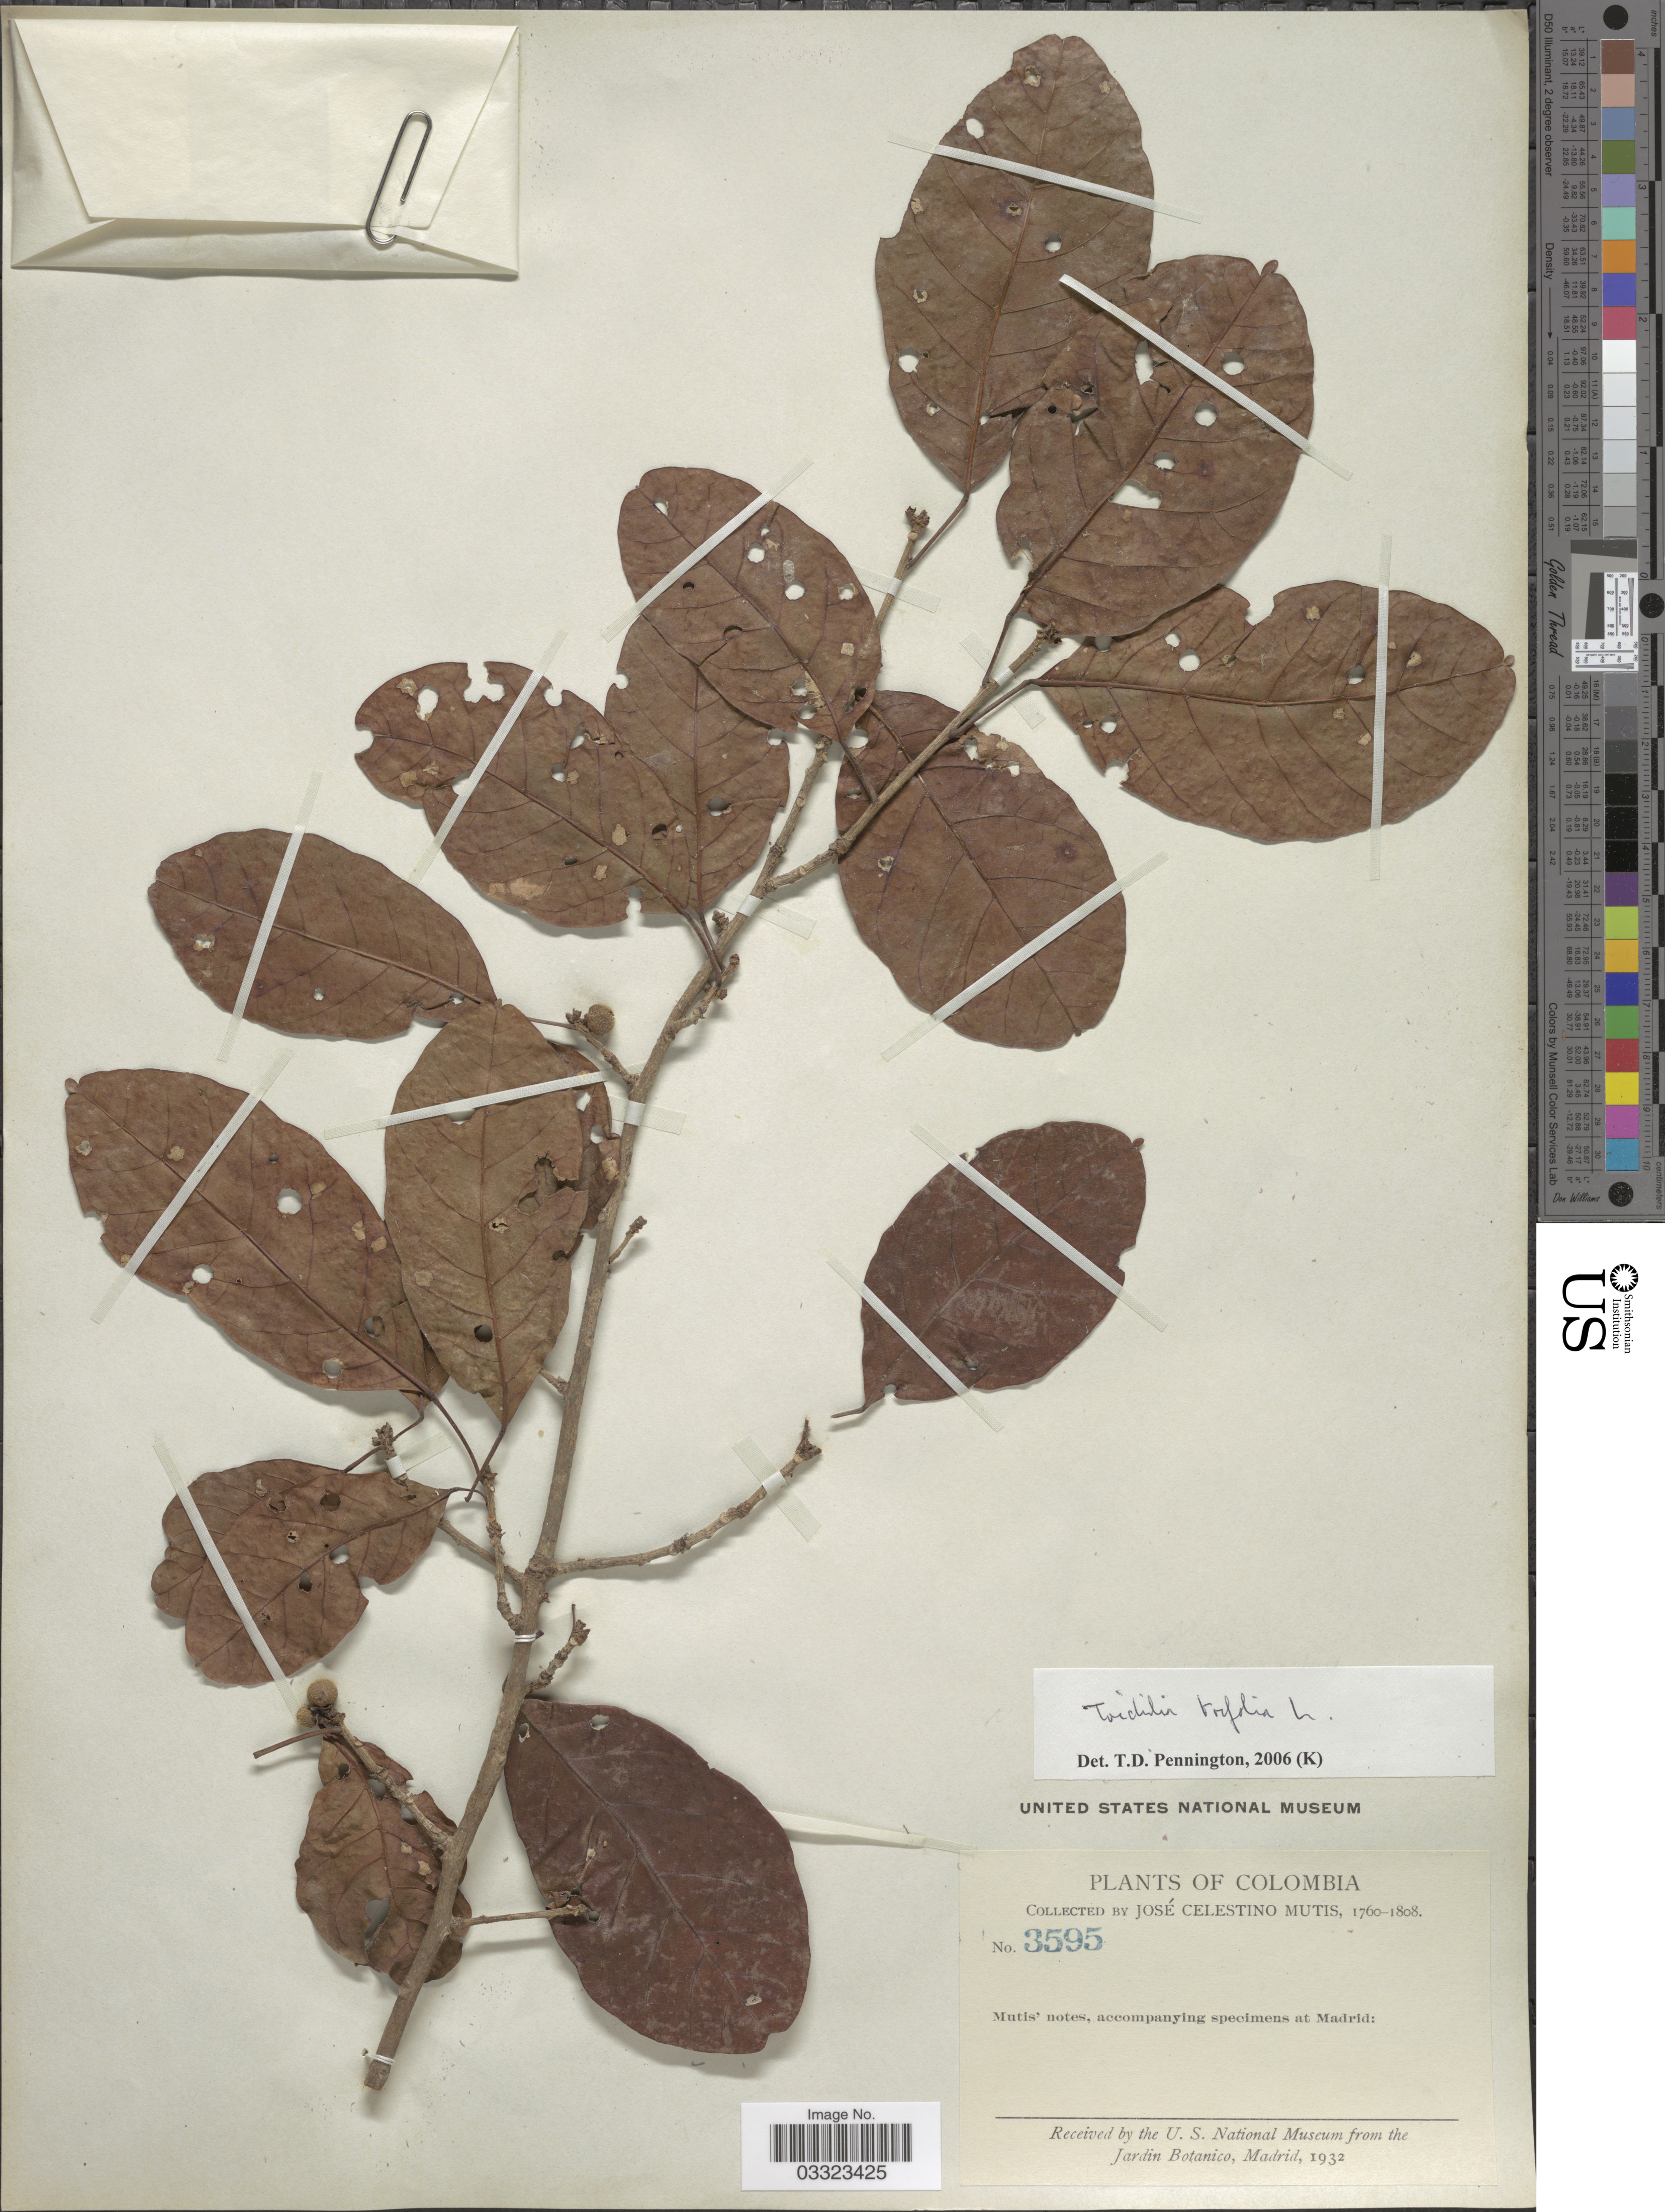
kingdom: Plantae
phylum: Tracheophyta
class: Magnoliopsida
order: Sapindales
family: Meliaceae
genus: Trichilia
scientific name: Trichilia trifolia subsp. trifolia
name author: L.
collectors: J. C. B. Mutis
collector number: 3595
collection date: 1760/1808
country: Colombia